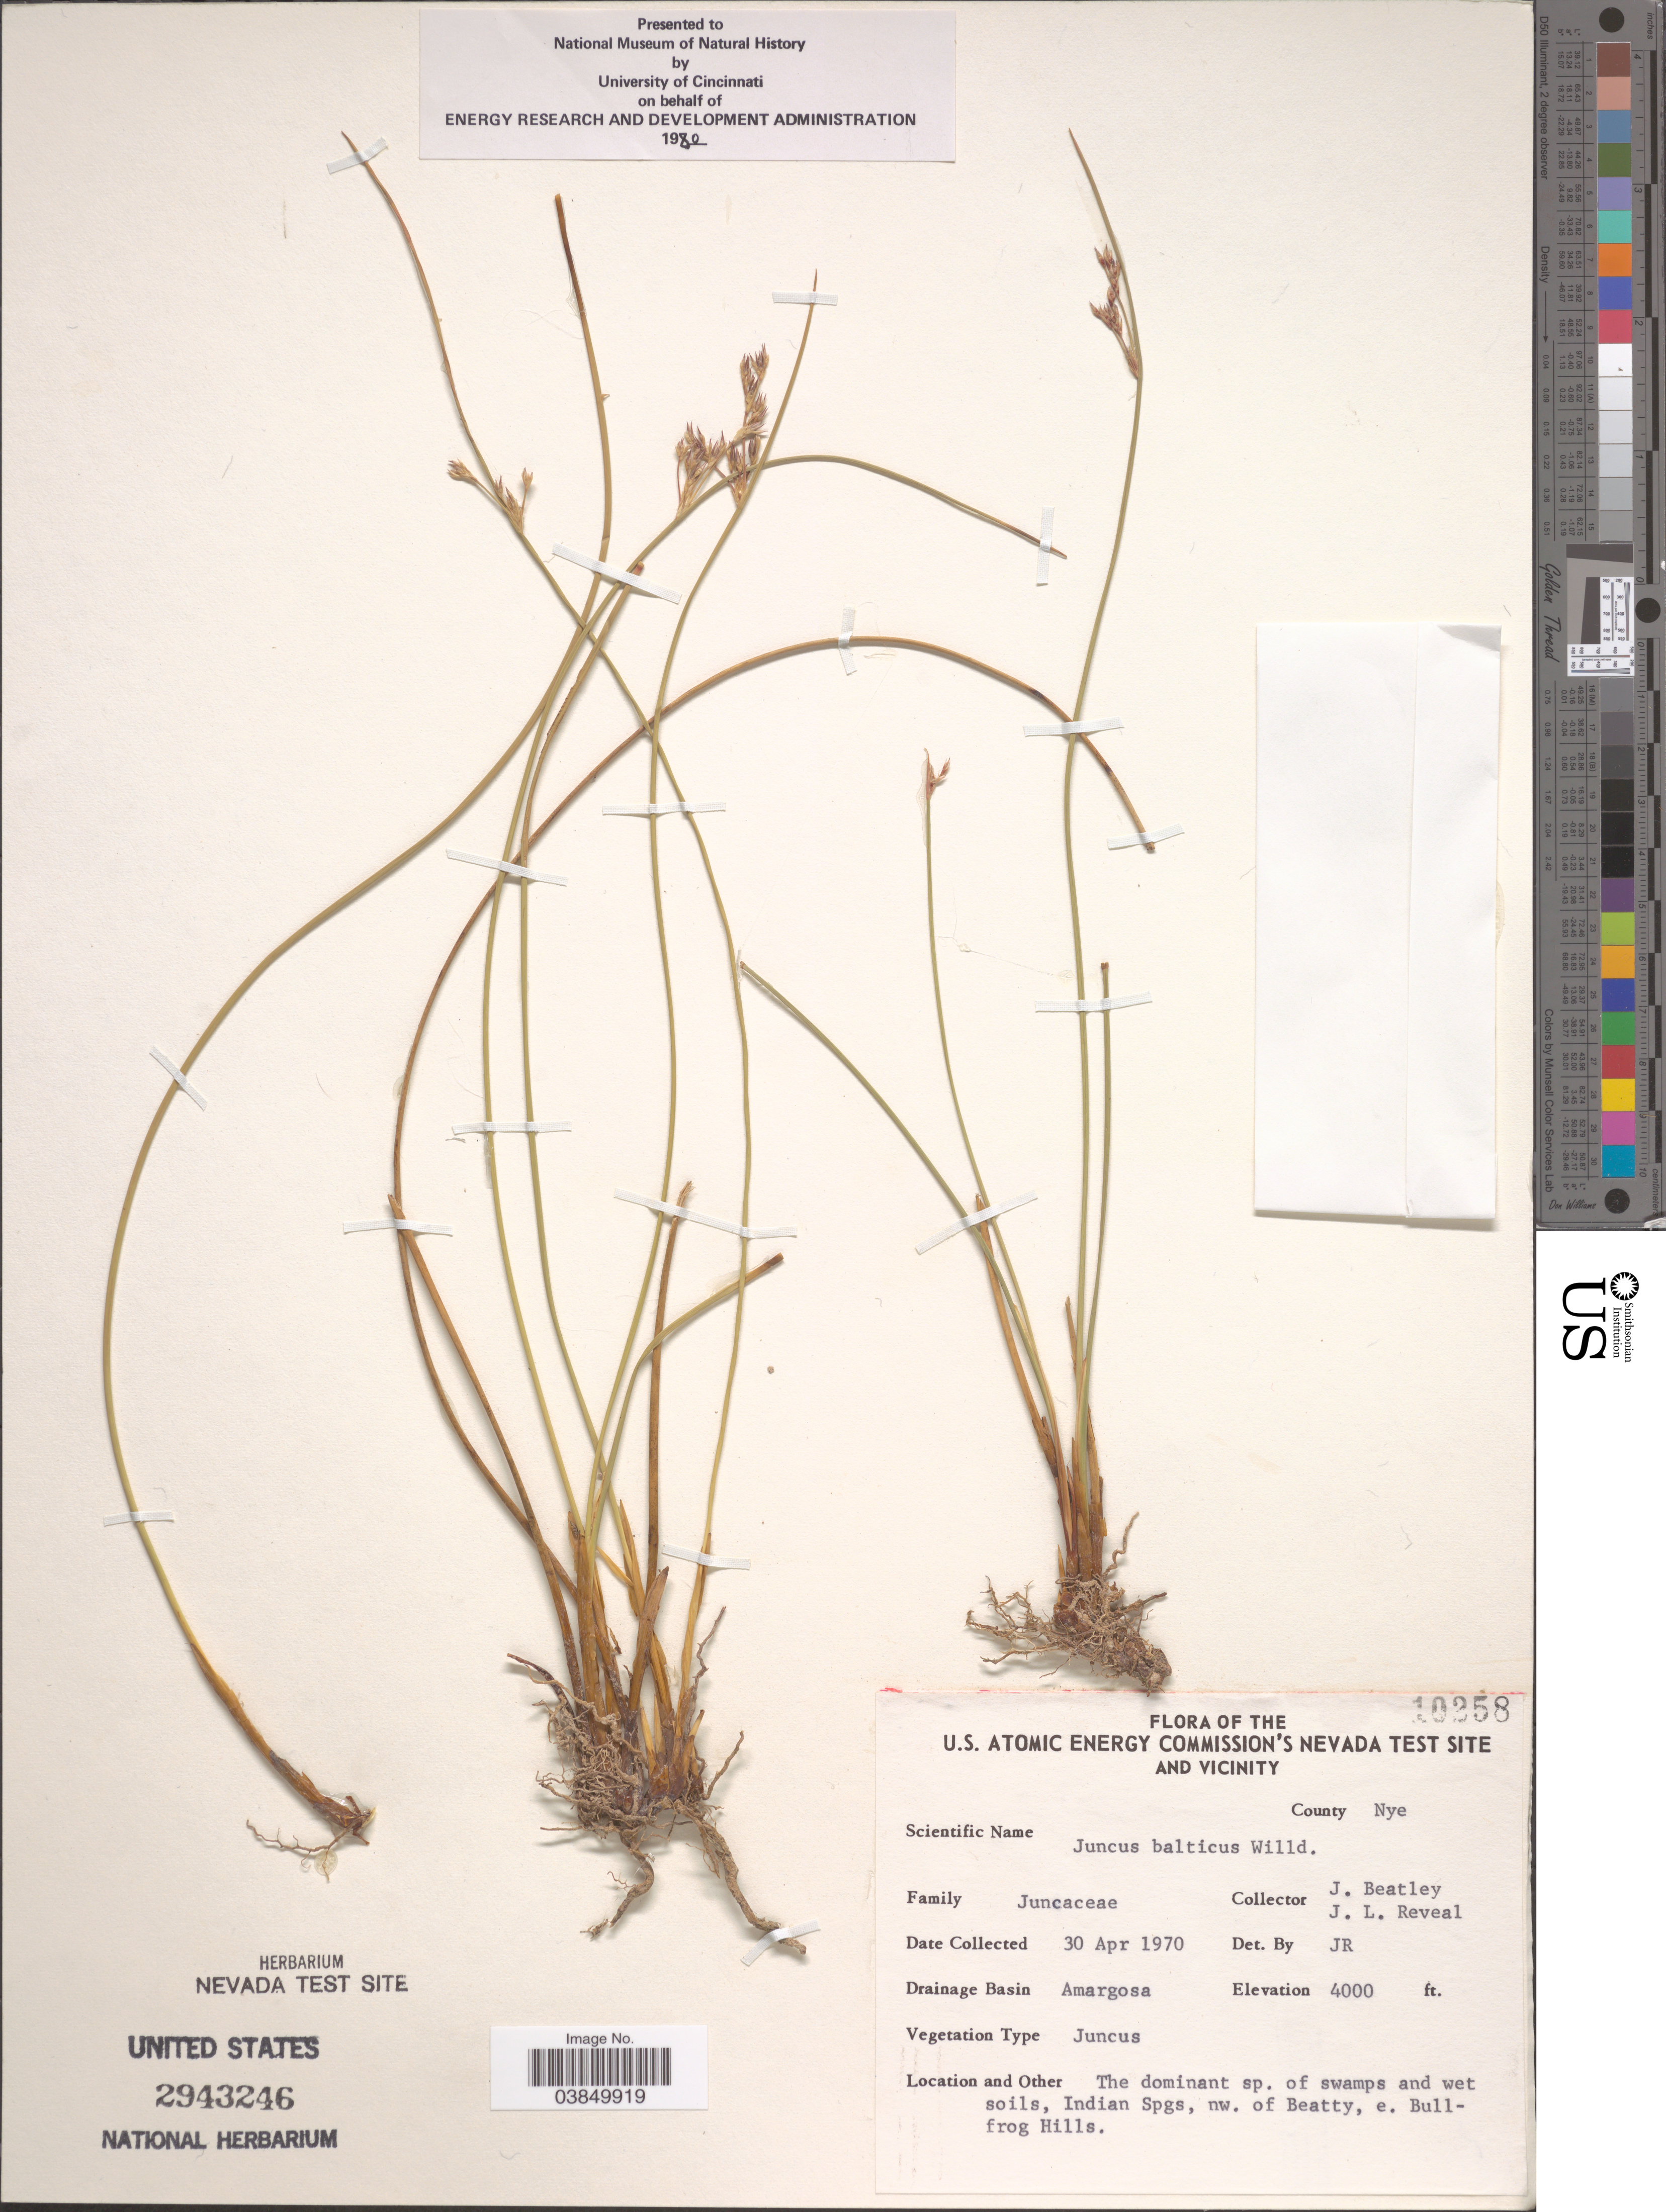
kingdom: Plantae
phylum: Tracheophyta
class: Liliopsida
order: Poales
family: Juncaceae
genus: Juncus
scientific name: Juncus balticus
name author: Willd.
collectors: J. C. Beatley & J. L. Reveal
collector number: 10258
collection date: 1970-04-30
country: United States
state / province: Nevada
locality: U.S. Atomic Energy Commission's Nevada Test Site and vicinity. County Nye. Drainage Basin Amargosa. Indian Spgs, nw. of Beatty, e. Bull-frog Hills.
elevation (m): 1219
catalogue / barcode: US 2943246